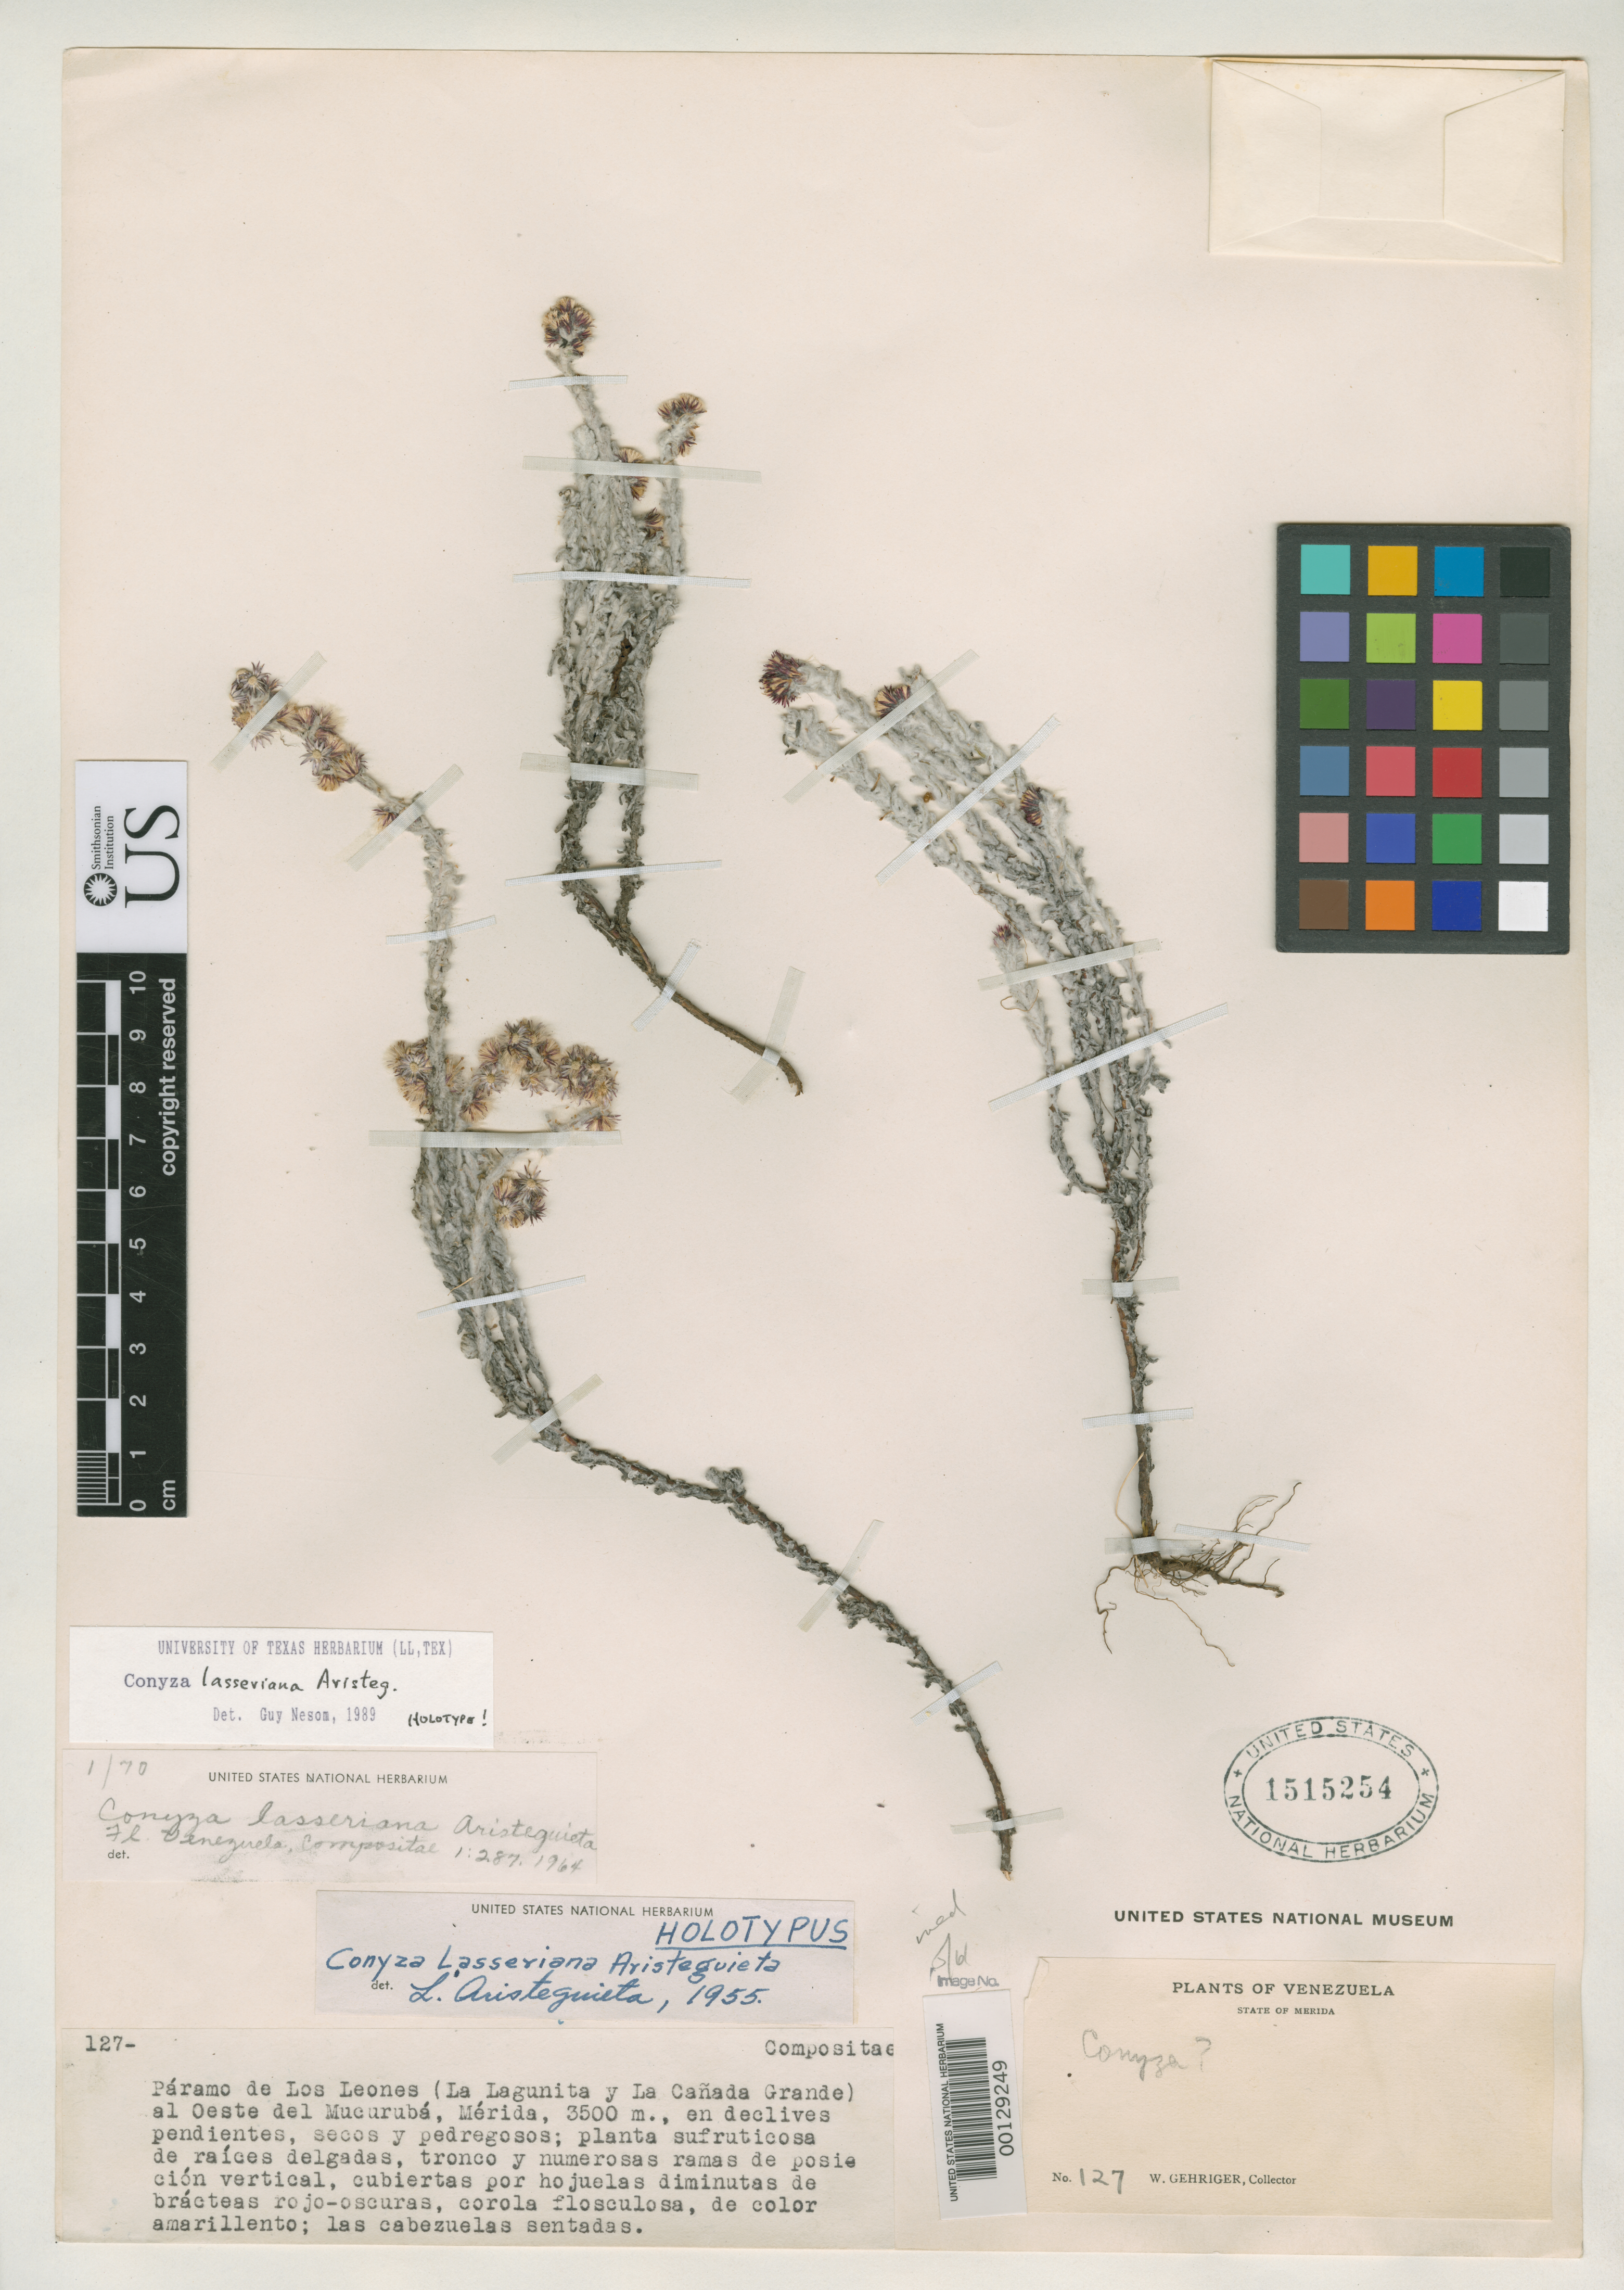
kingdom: Plantae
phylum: Tracheophyta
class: Magnoliopsida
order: Asterales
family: Asteraceae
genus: Conyza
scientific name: Conyza lasseriana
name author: Aristeg.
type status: Holotype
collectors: W. Gehriger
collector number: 127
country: Venezuela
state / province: Mérida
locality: Páramo de Los Leones.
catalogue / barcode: US 1515254